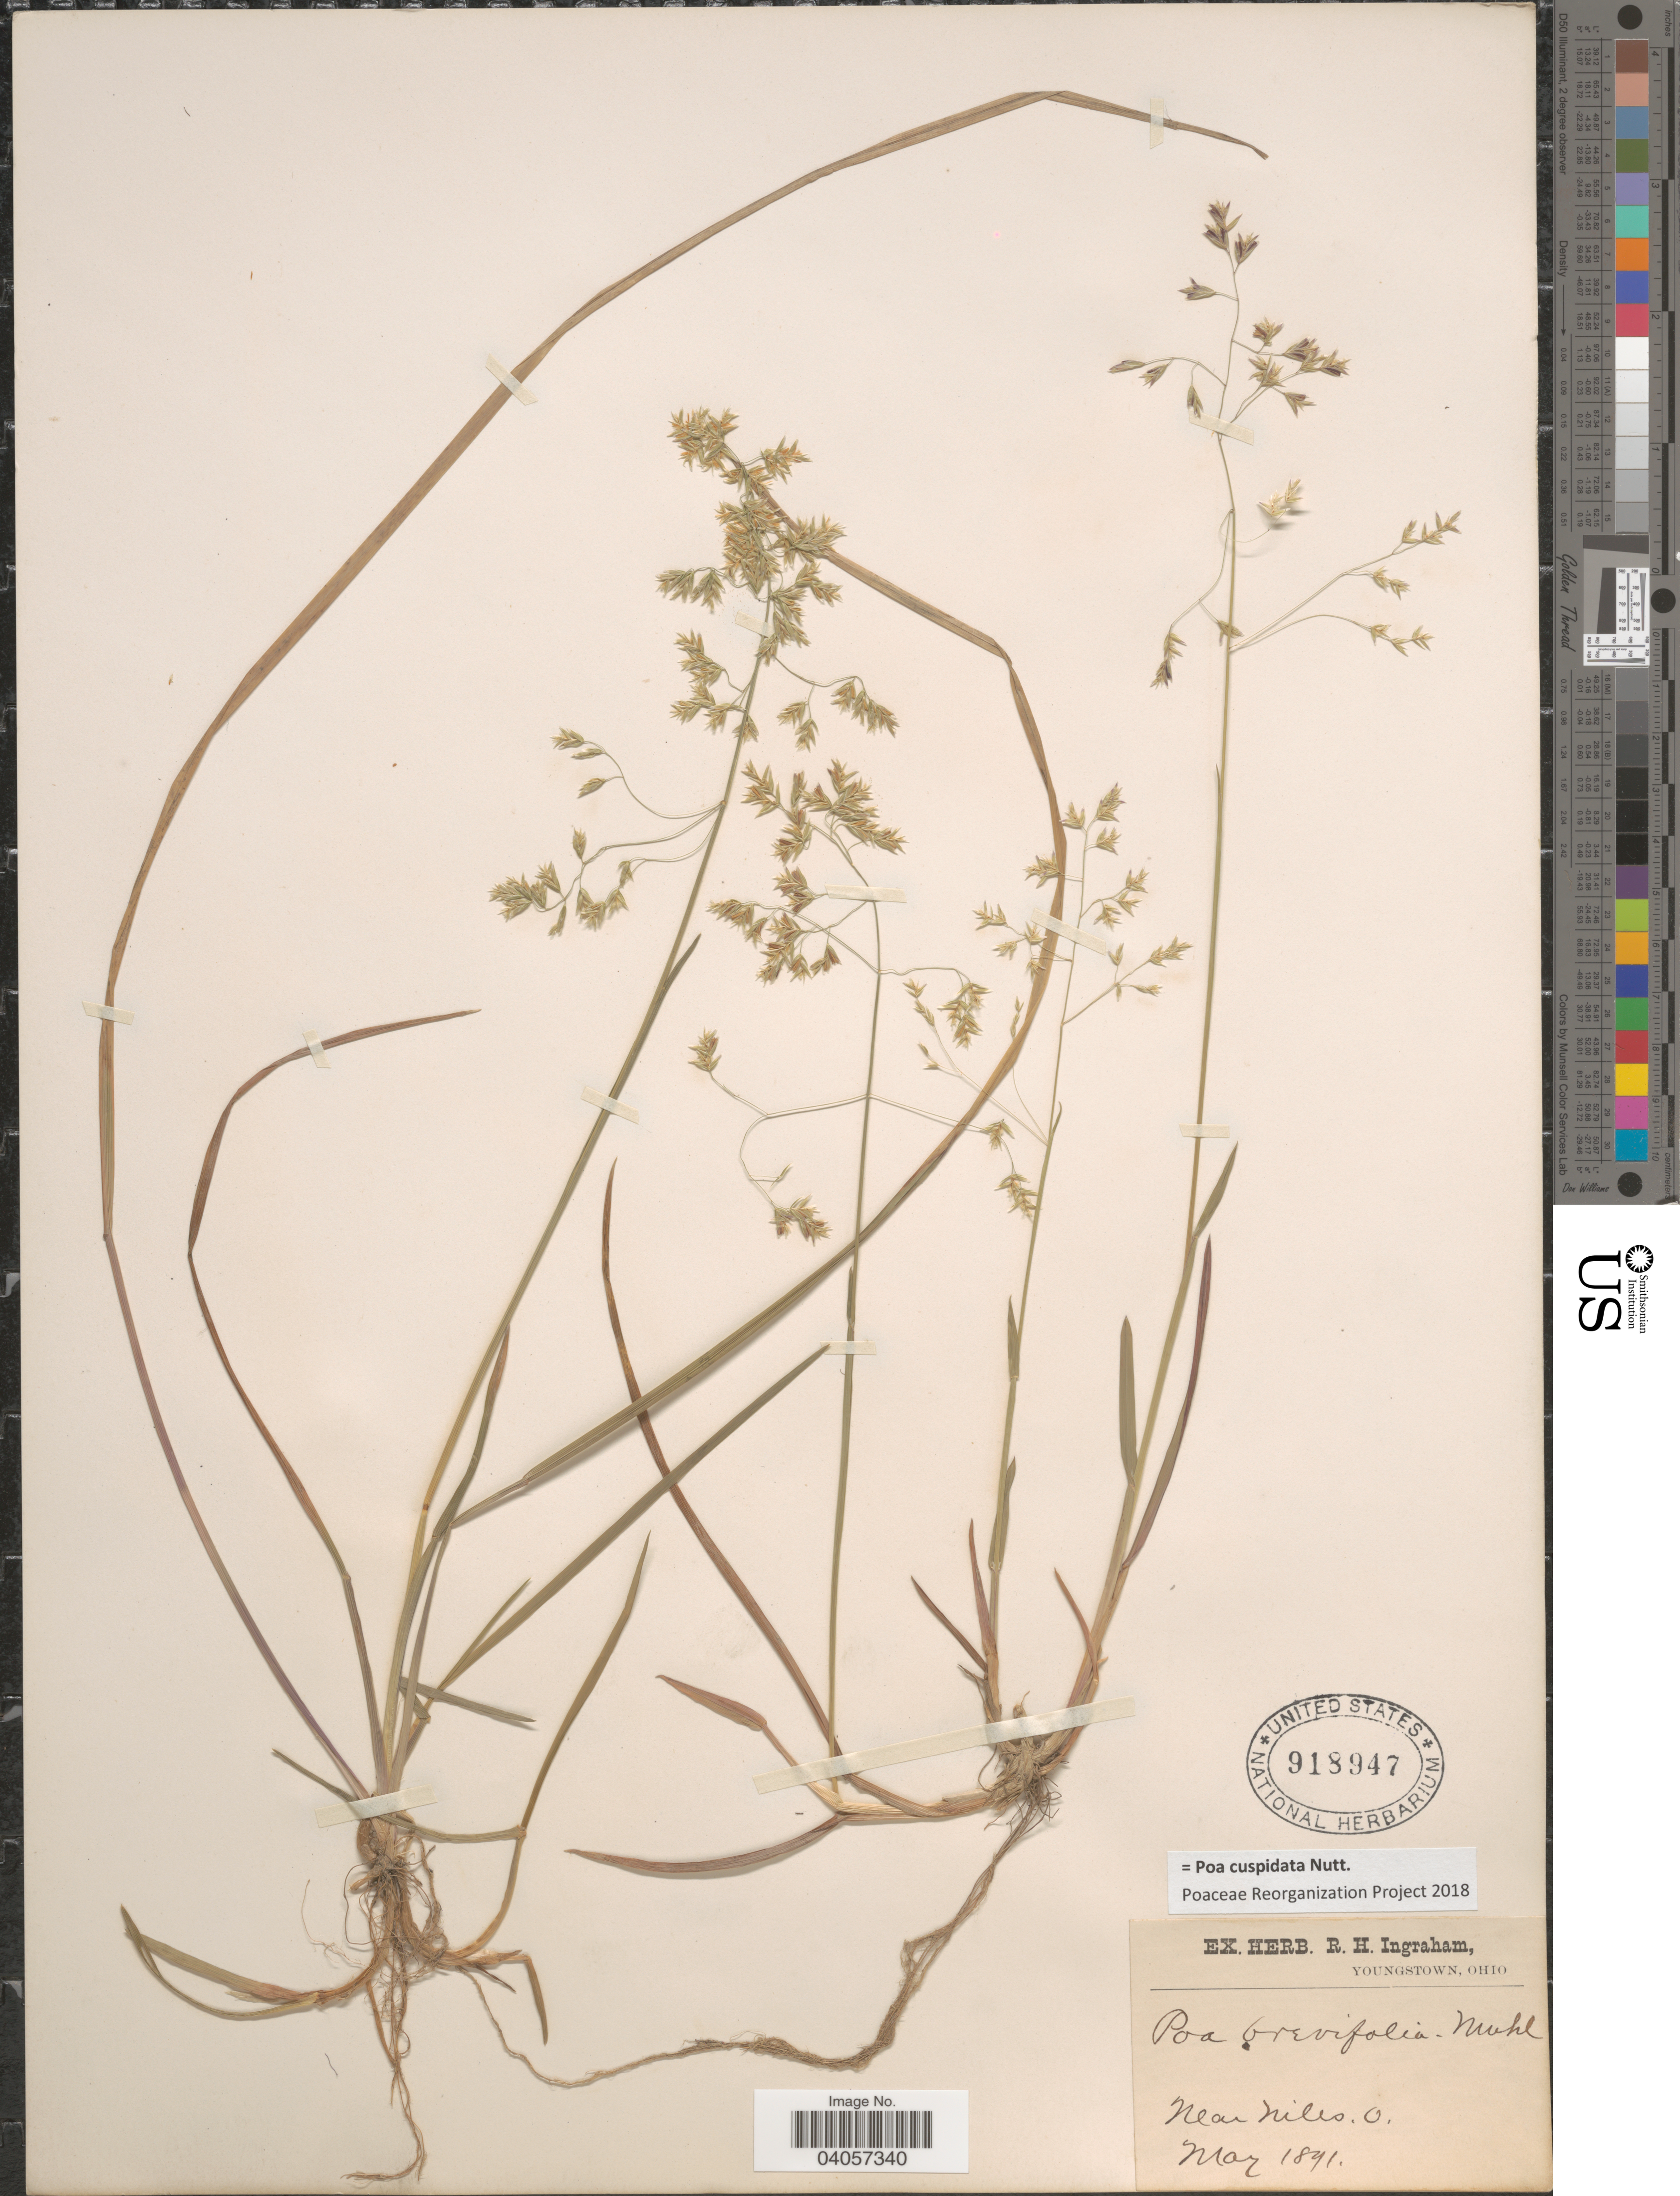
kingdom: Plantae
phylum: Tracheophyta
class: Liliopsida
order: Poales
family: Poaceae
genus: Poa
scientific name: Poa cuspidata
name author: Nutt.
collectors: Ex herb. R. H. Ingraham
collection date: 1891-03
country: United States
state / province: Ohio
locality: Near Niles.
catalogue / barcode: US 918947